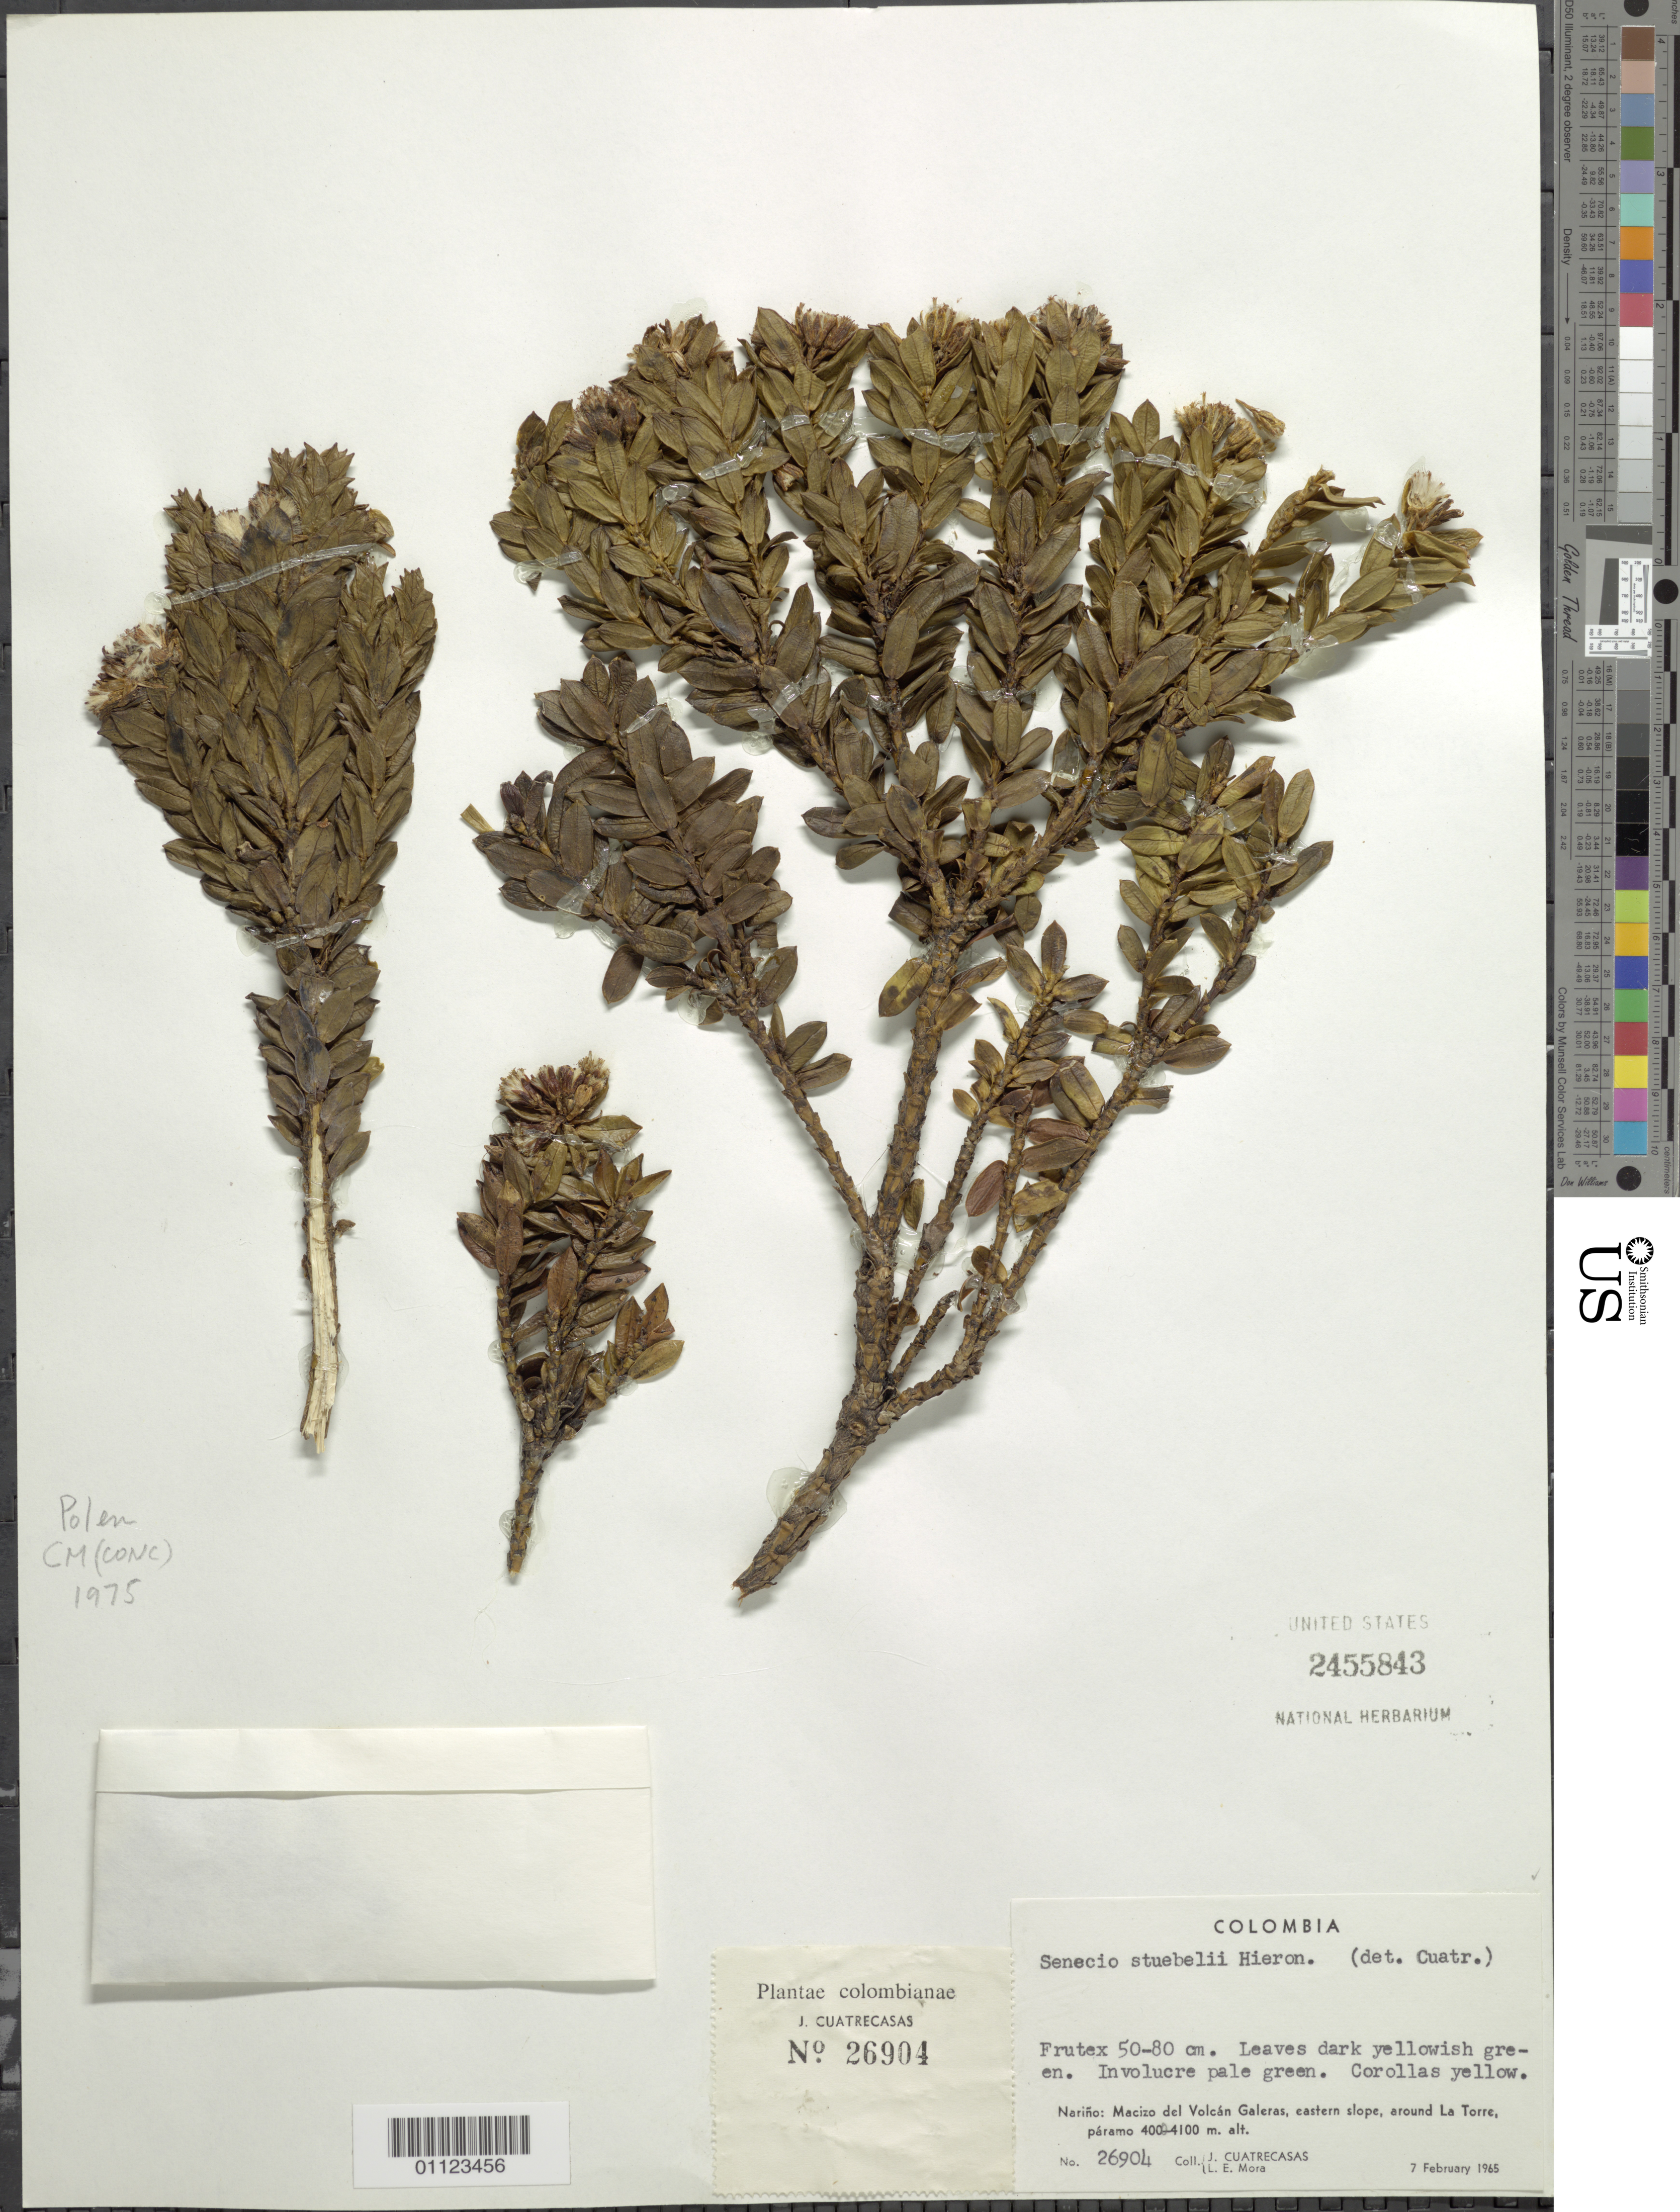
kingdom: Plantae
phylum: Tracheophyta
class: Magnoliopsida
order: Asterales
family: Asteraceae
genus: Pentacalia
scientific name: Pentacalia steubelii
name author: (Hieron.) Cuatrec.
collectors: J. Cuatrecasas & L. Mora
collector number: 26904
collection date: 1965-02-07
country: Colombia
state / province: Nariño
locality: Macizo de Volcán Galeras, eastern slope, around La Torre.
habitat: Paramo.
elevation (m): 4000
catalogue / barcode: US 2455843